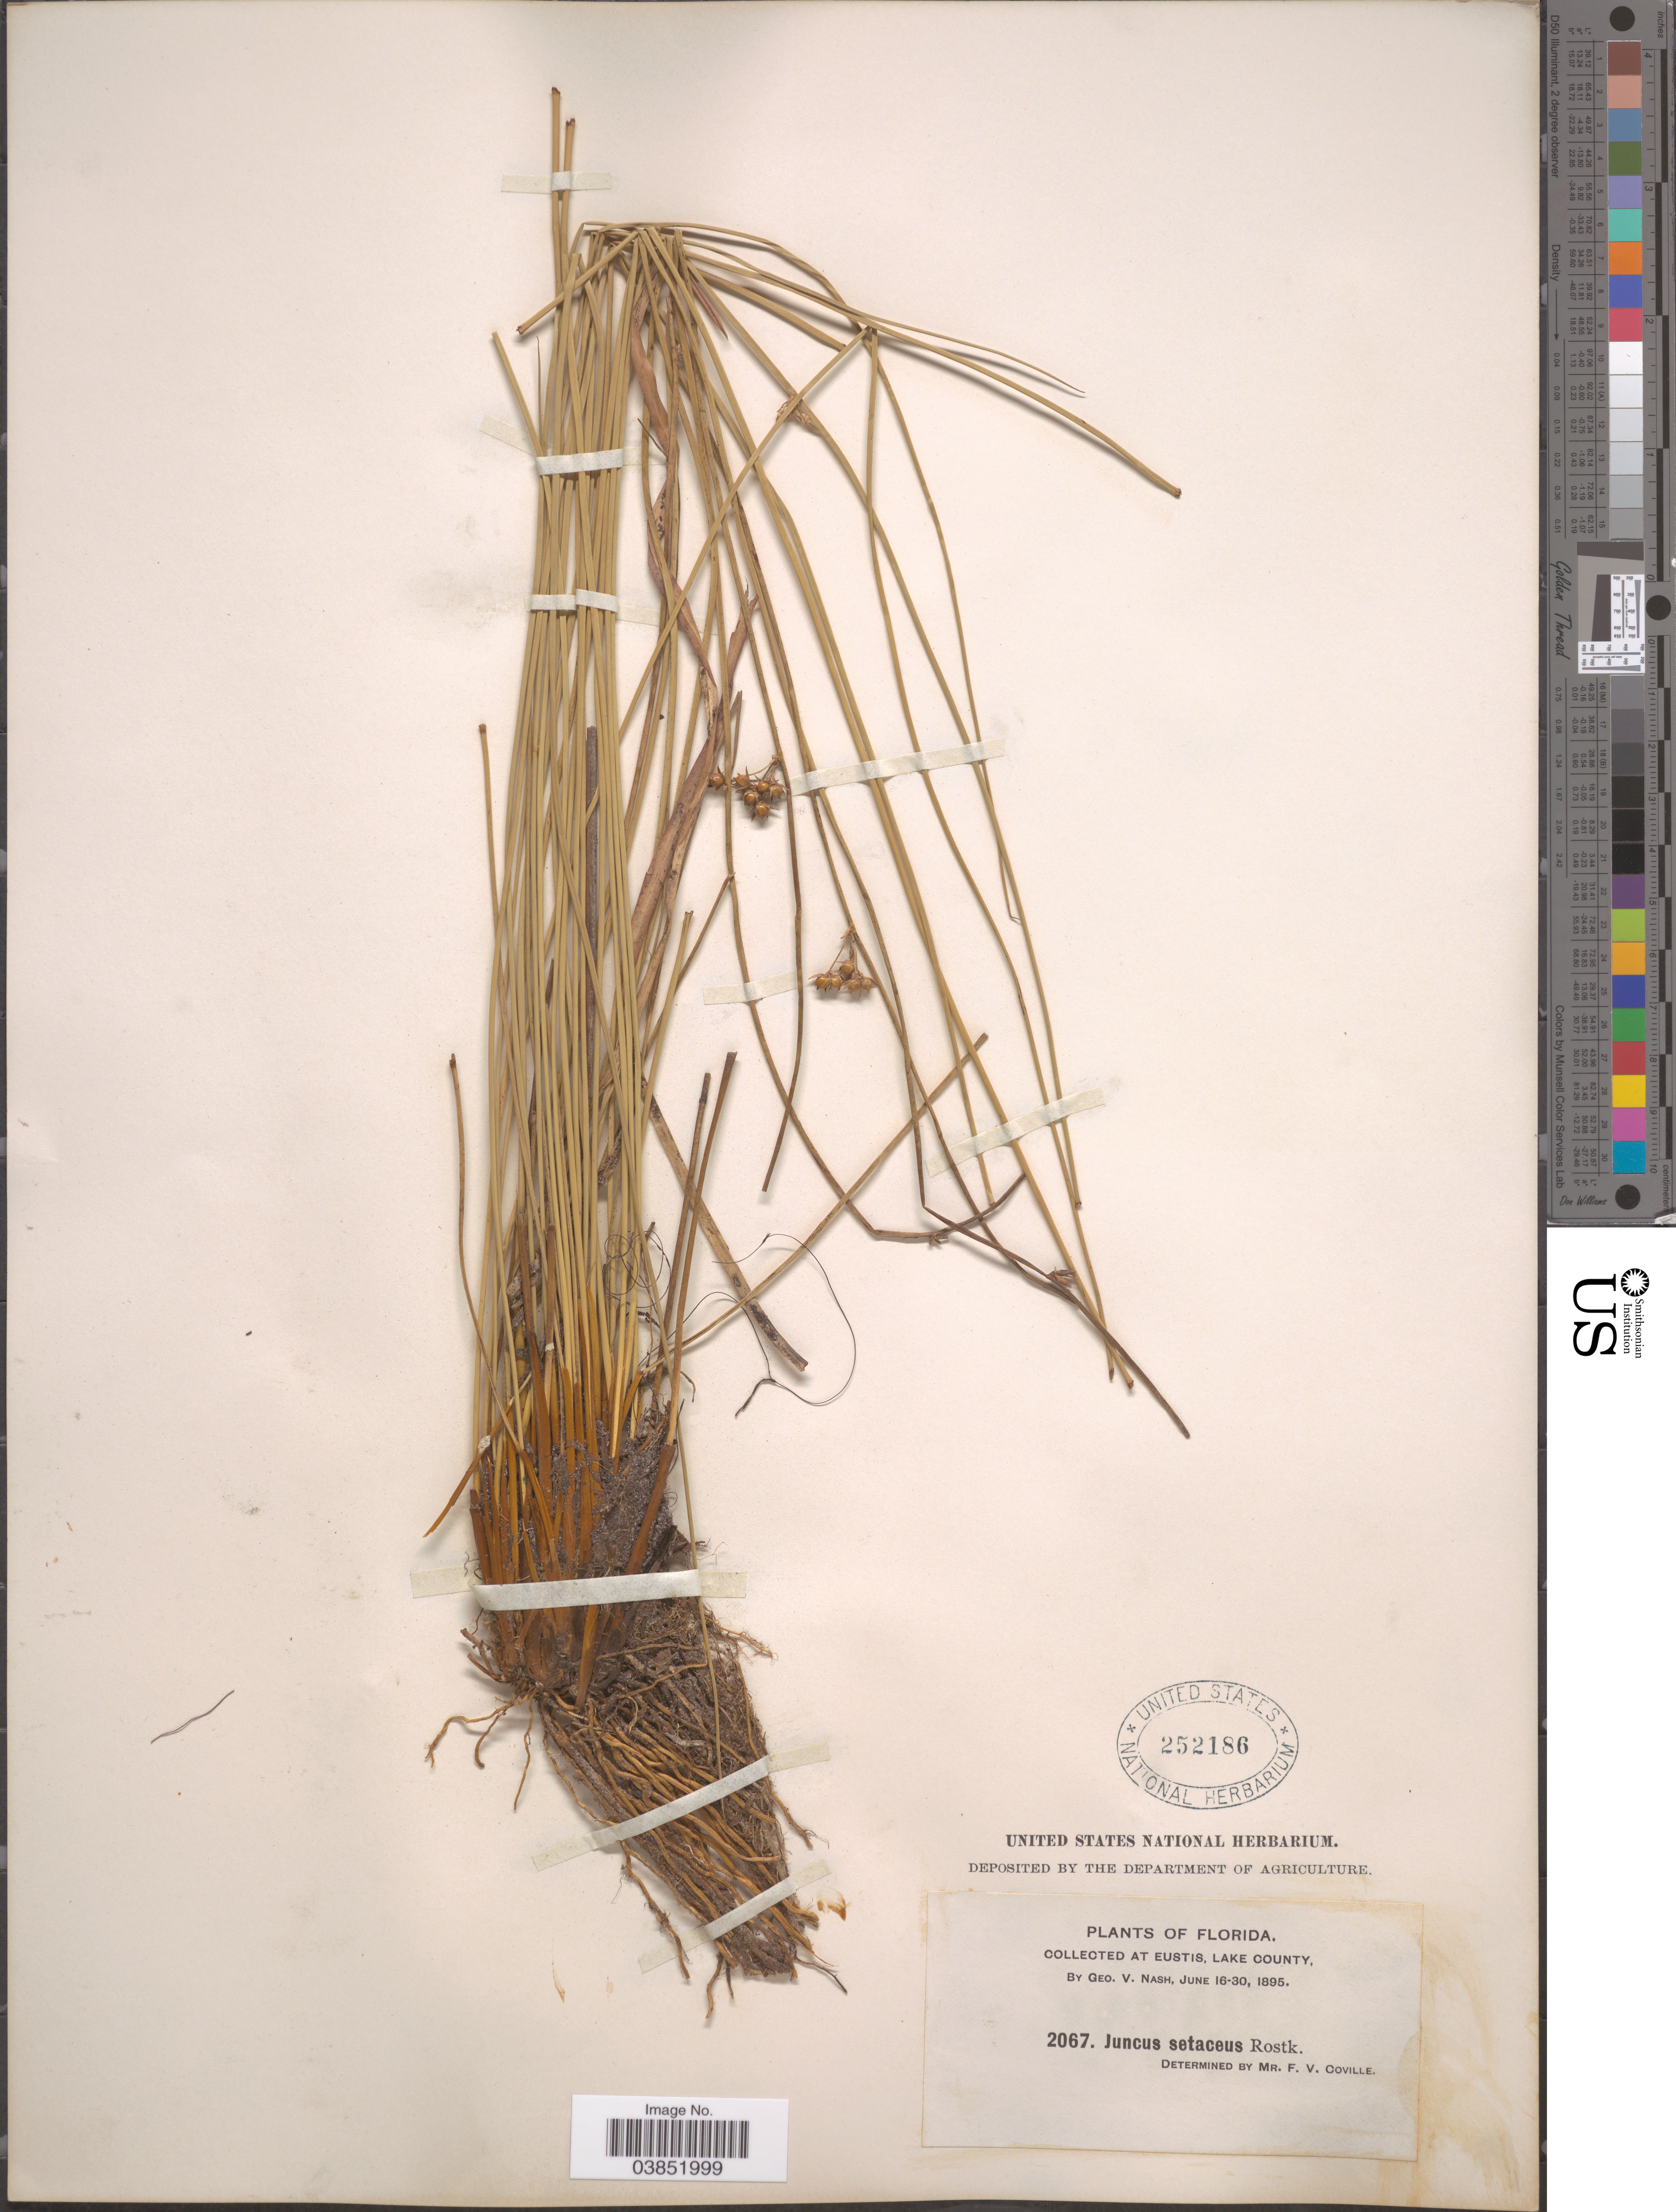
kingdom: Plantae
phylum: Tracheophyta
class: Liliopsida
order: Poales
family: Juncaceae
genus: Juncus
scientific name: Juncus coriaceus Mack.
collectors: G. V. Nash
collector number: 2067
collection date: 1895-06-16/1895-06-30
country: United States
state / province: Florida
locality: At Eustis, Lake County.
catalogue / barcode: US 252186